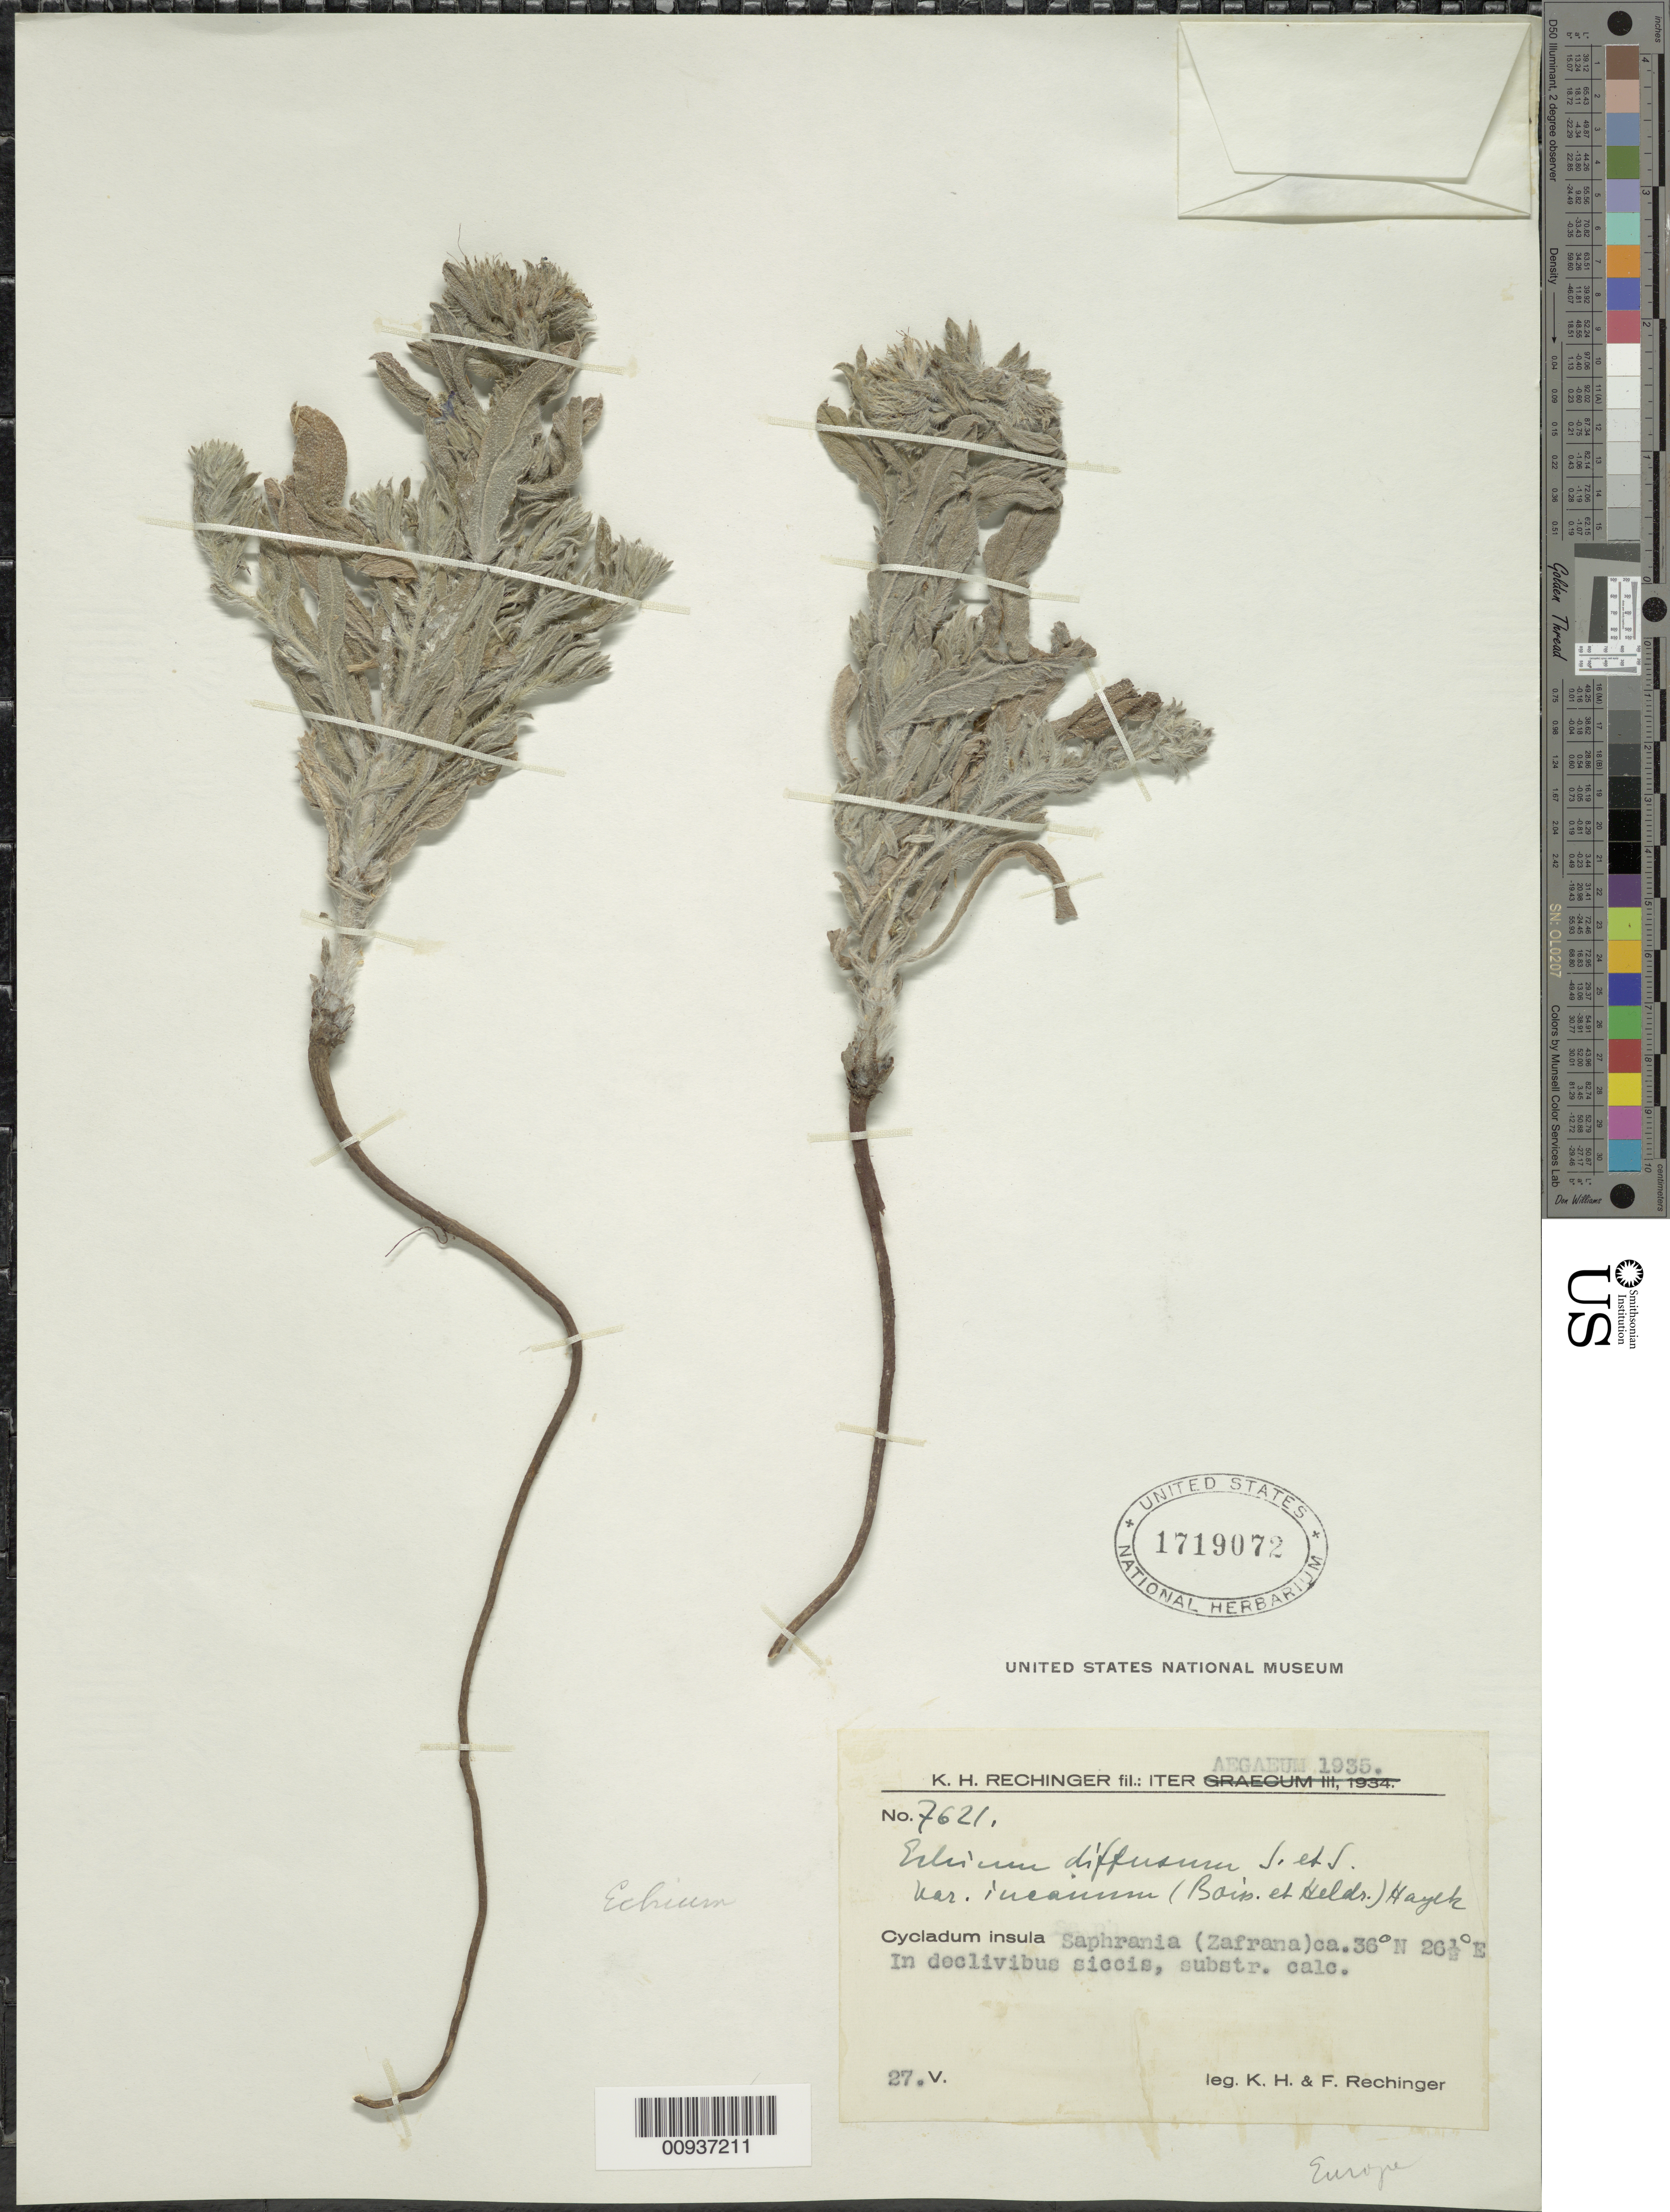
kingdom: Plantae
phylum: Tracheophyta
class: Magnoliopsida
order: Boraginales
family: Boraginaceae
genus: Echium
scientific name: Echium diffusum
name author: Sibth. & Sm.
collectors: K. H. Rechinger & F. Rechinger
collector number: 7621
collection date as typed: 27 May 1935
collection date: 1935-05-27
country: Greece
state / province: South Aegean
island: Zafrana I.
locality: Insula Saphrauia (Zafrana) In declivibus siccis, substr. Calc.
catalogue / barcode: US 1719072